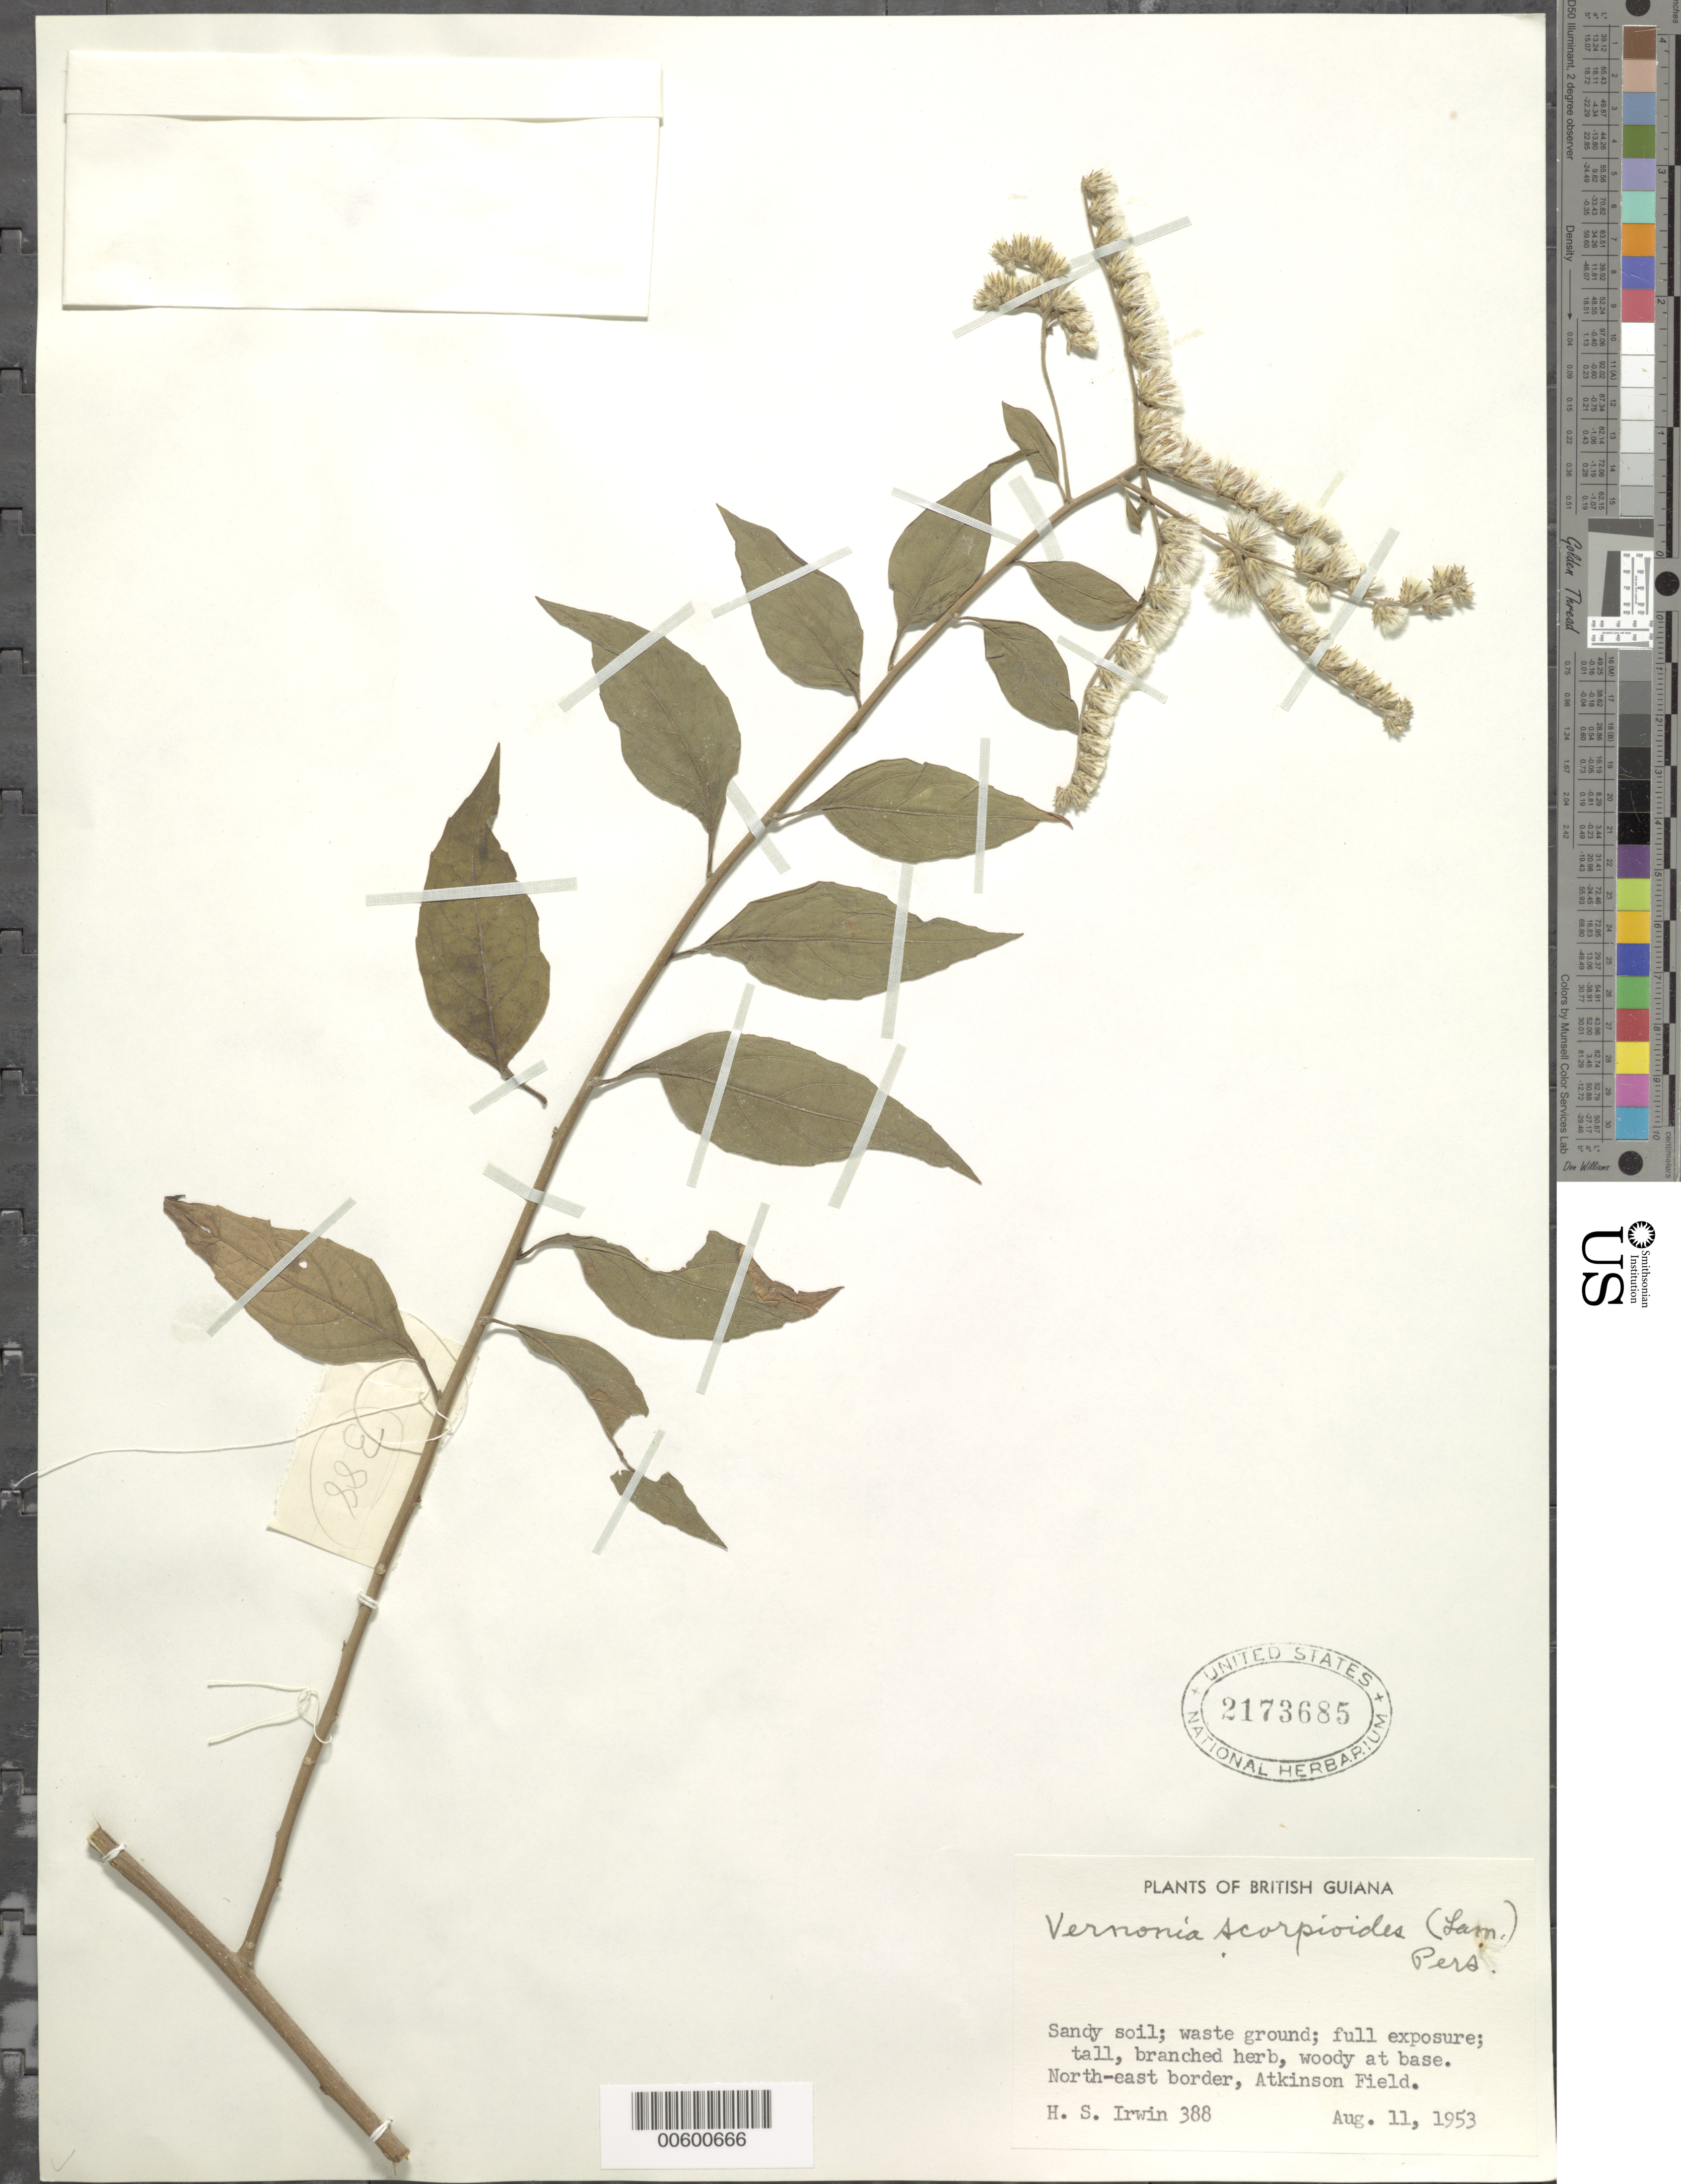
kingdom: Plantae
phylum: Tracheophyta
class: Magnoliopsida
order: Asterales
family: Asteraceae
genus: Cyrtocymura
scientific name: Cyrtocymura scorpioides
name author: (Lam.) H. Rob.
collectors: H. Irwin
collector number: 388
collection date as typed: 11-Aug-53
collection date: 1953-08-11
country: Guyana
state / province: Demerara-Mahaica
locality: Atkinson Field, NW border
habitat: Sandy soil; waste ground; full exposure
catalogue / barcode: US 2173685